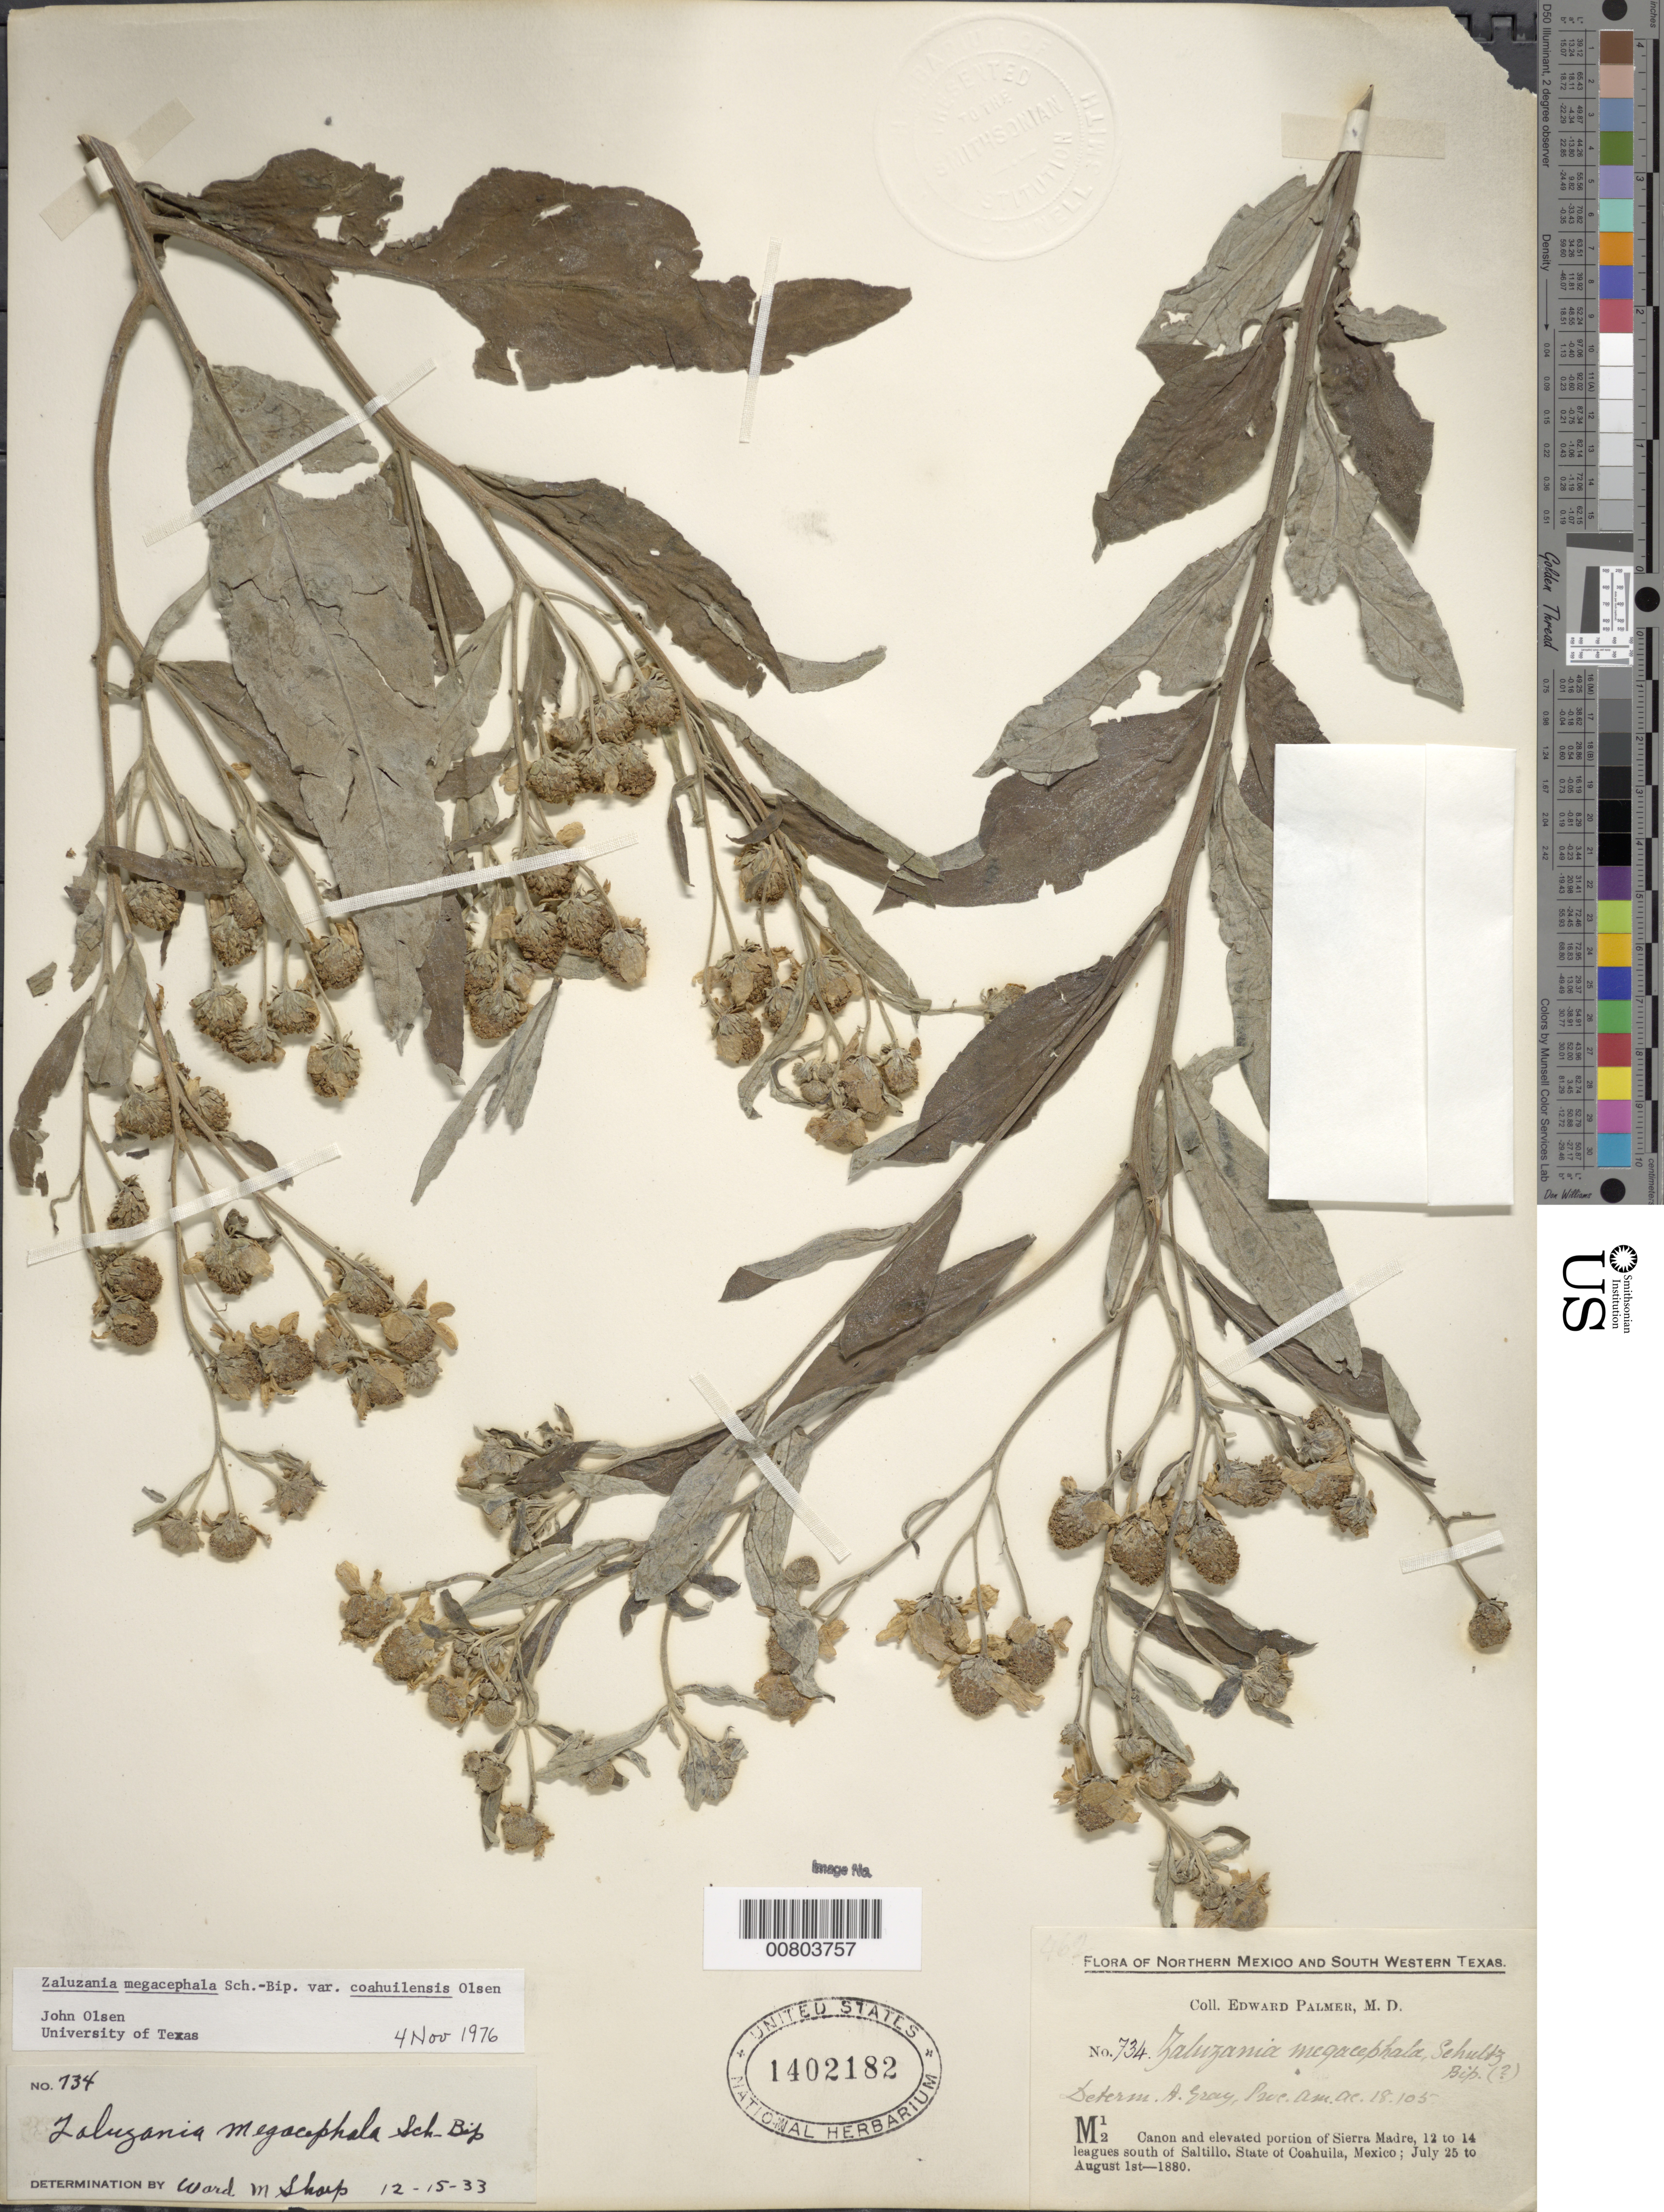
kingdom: Plantae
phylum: Tracheophyta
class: Magnoliopsida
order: Asterales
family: Asteraceae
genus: Zaluzania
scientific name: Zaluzania megacephala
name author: Sch. Bip.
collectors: E. Palmer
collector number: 734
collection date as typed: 25 Jul 1880 to 01 Aug 1880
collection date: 1880-07-25/1880-08-01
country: Mexico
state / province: Coahuila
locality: M12. Cañon and elevated portion of Sierra Madre, 12 to 14 leagues south of Saltillo, Coahuila.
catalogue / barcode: US 1402182